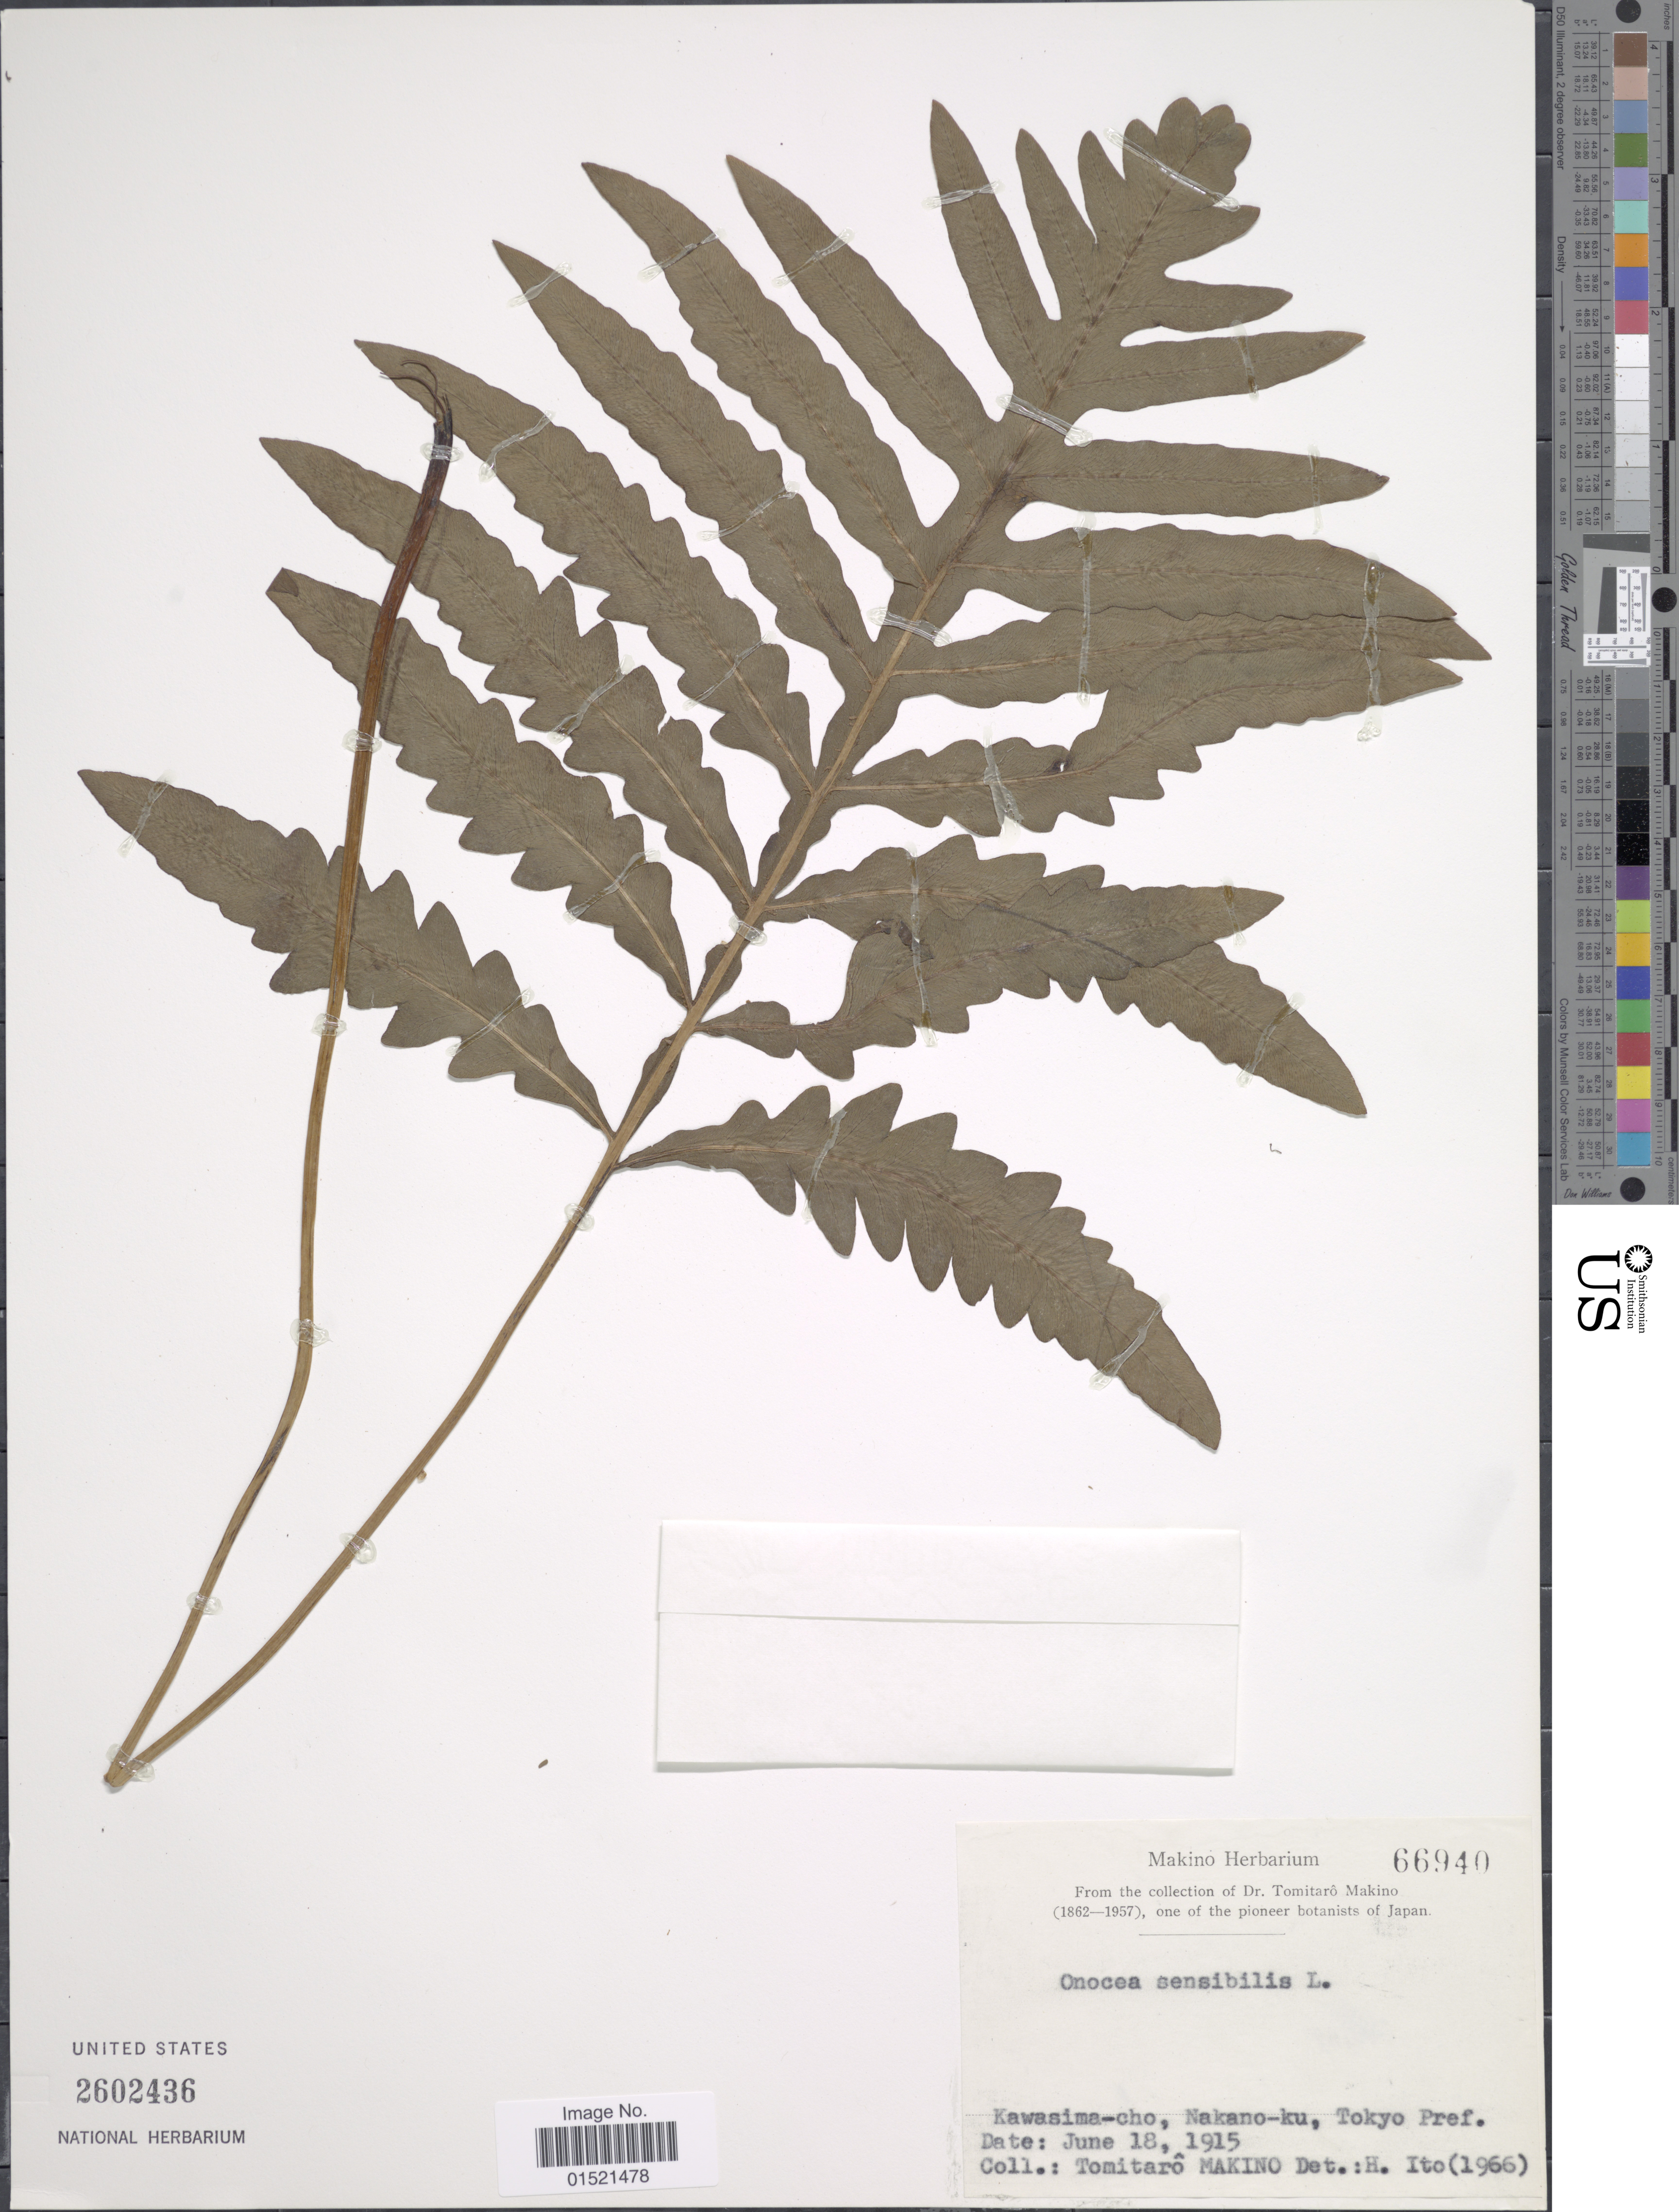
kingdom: Plantae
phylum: Tracheophyta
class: Polypodiopsida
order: Polypodiales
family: Onocleaceae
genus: Onoclea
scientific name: Onoclea sensibilis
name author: L.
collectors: T. Makino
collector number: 66940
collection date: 1915-06-18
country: Japan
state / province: Tokyo, Federal City of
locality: Kawasima-cho, Nakano-ku, Tokyo Pref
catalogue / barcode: US 2602436